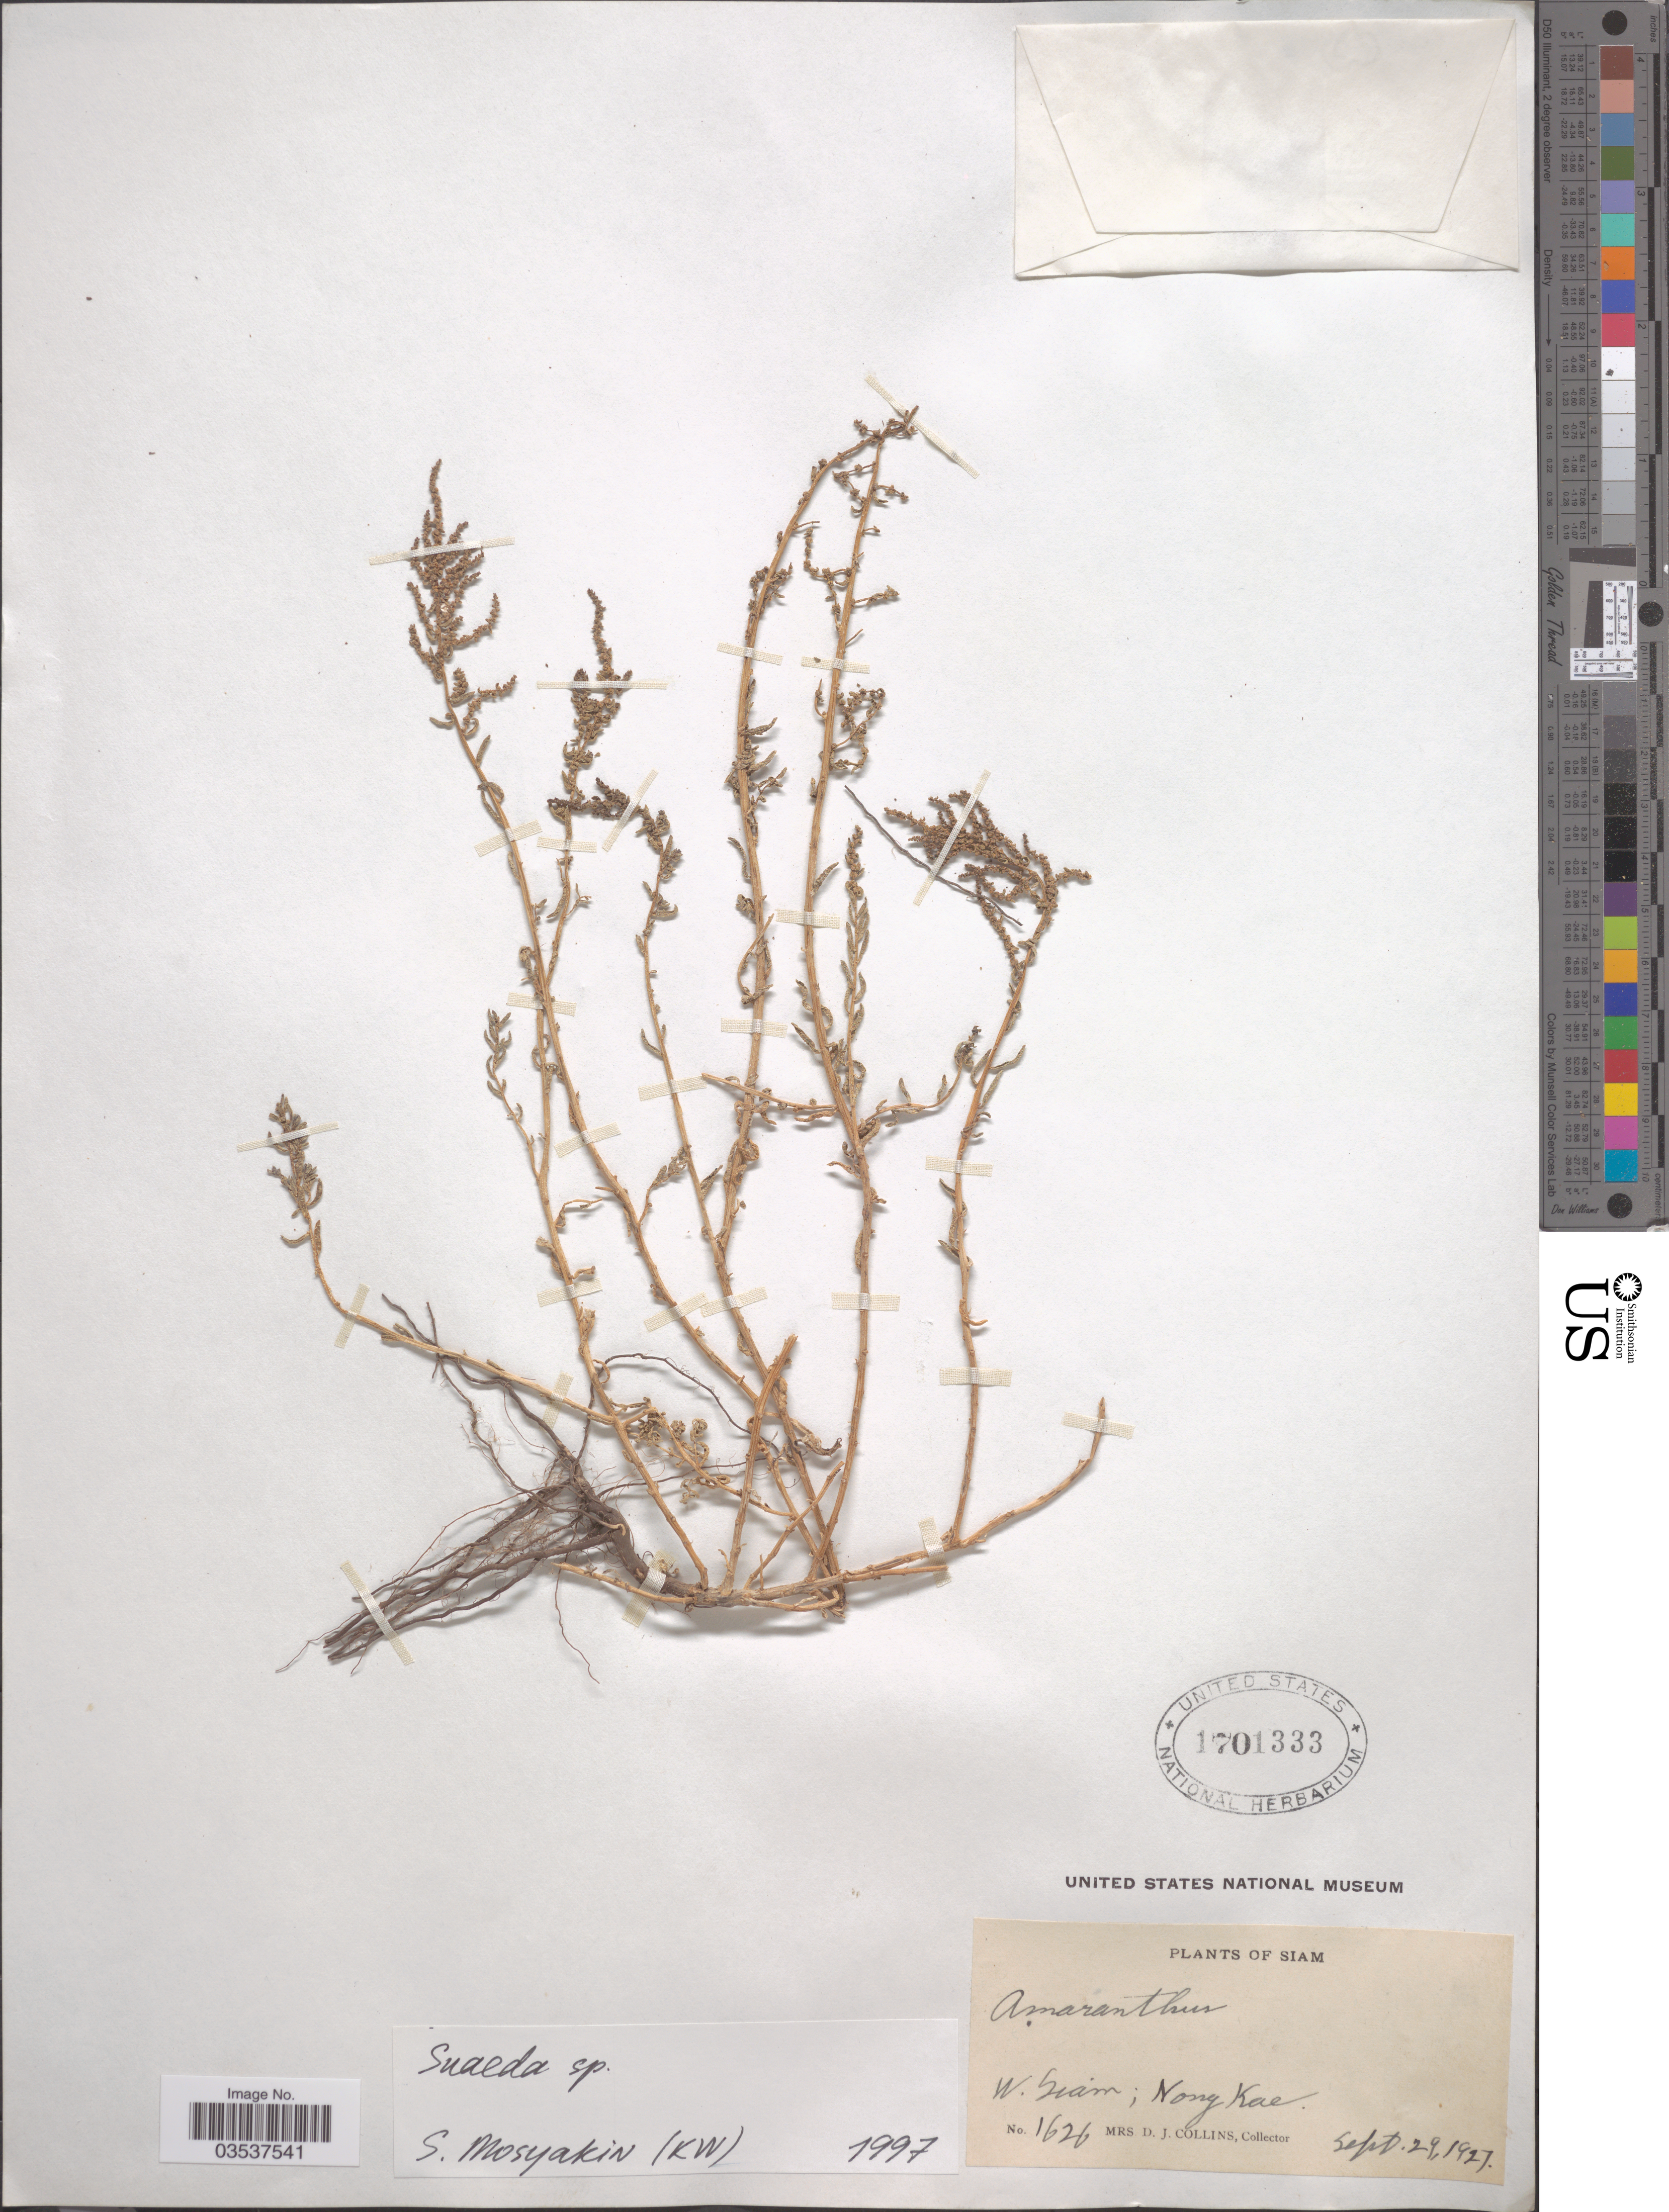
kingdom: Plantae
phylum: Tracheophyta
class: Magnoliopsida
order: Caryophyllales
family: Amaranthaceae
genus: Suaeda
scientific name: Suaeda sp.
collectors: Mrs. D. J. Collins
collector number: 1626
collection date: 1927-09-29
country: Thailand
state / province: Nong Khai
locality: W. Siam; Nong Kae.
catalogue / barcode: US 1701333